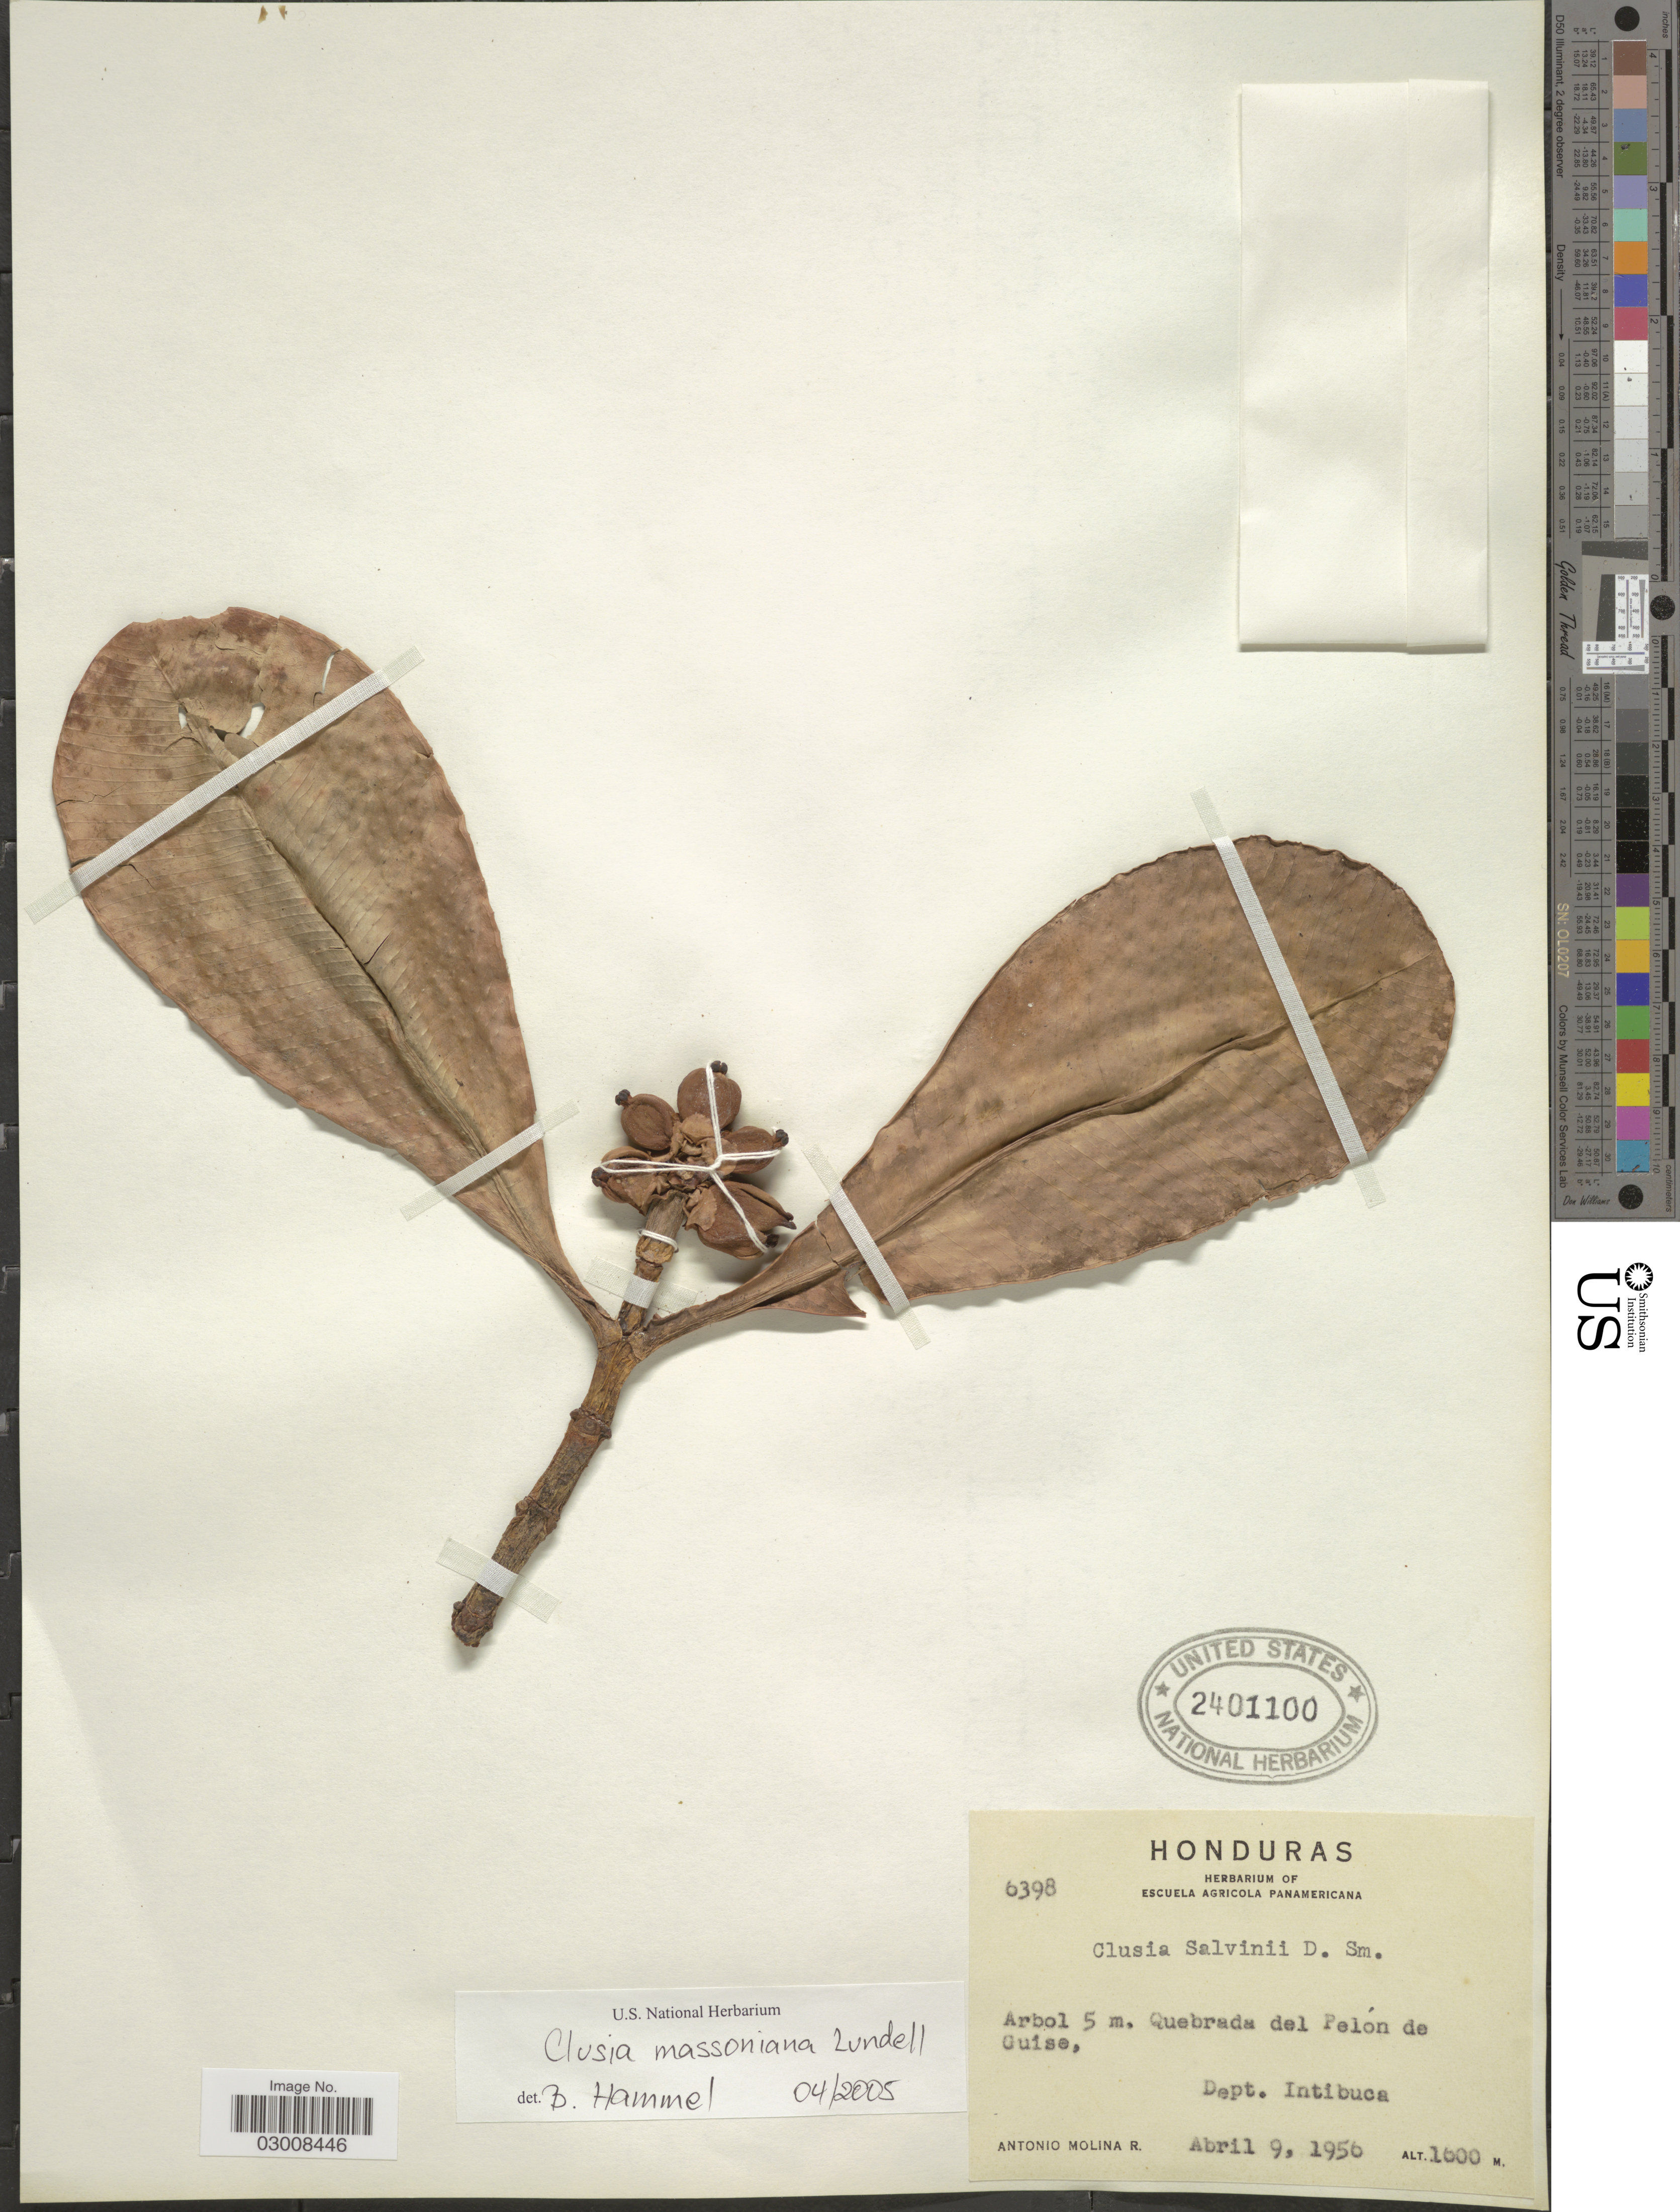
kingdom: Plantae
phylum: Tracheophyta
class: Magnoliopsida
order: Malpighiales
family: Clusiaceae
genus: Clusia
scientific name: Clusia massoniana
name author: Lundell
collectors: A. Molina R.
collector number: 6398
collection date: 1956-04-09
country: Honduras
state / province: Intibuca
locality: Quebrada del Pelón de Guise, Dept. Intibuca.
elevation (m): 1600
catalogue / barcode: US 2401100